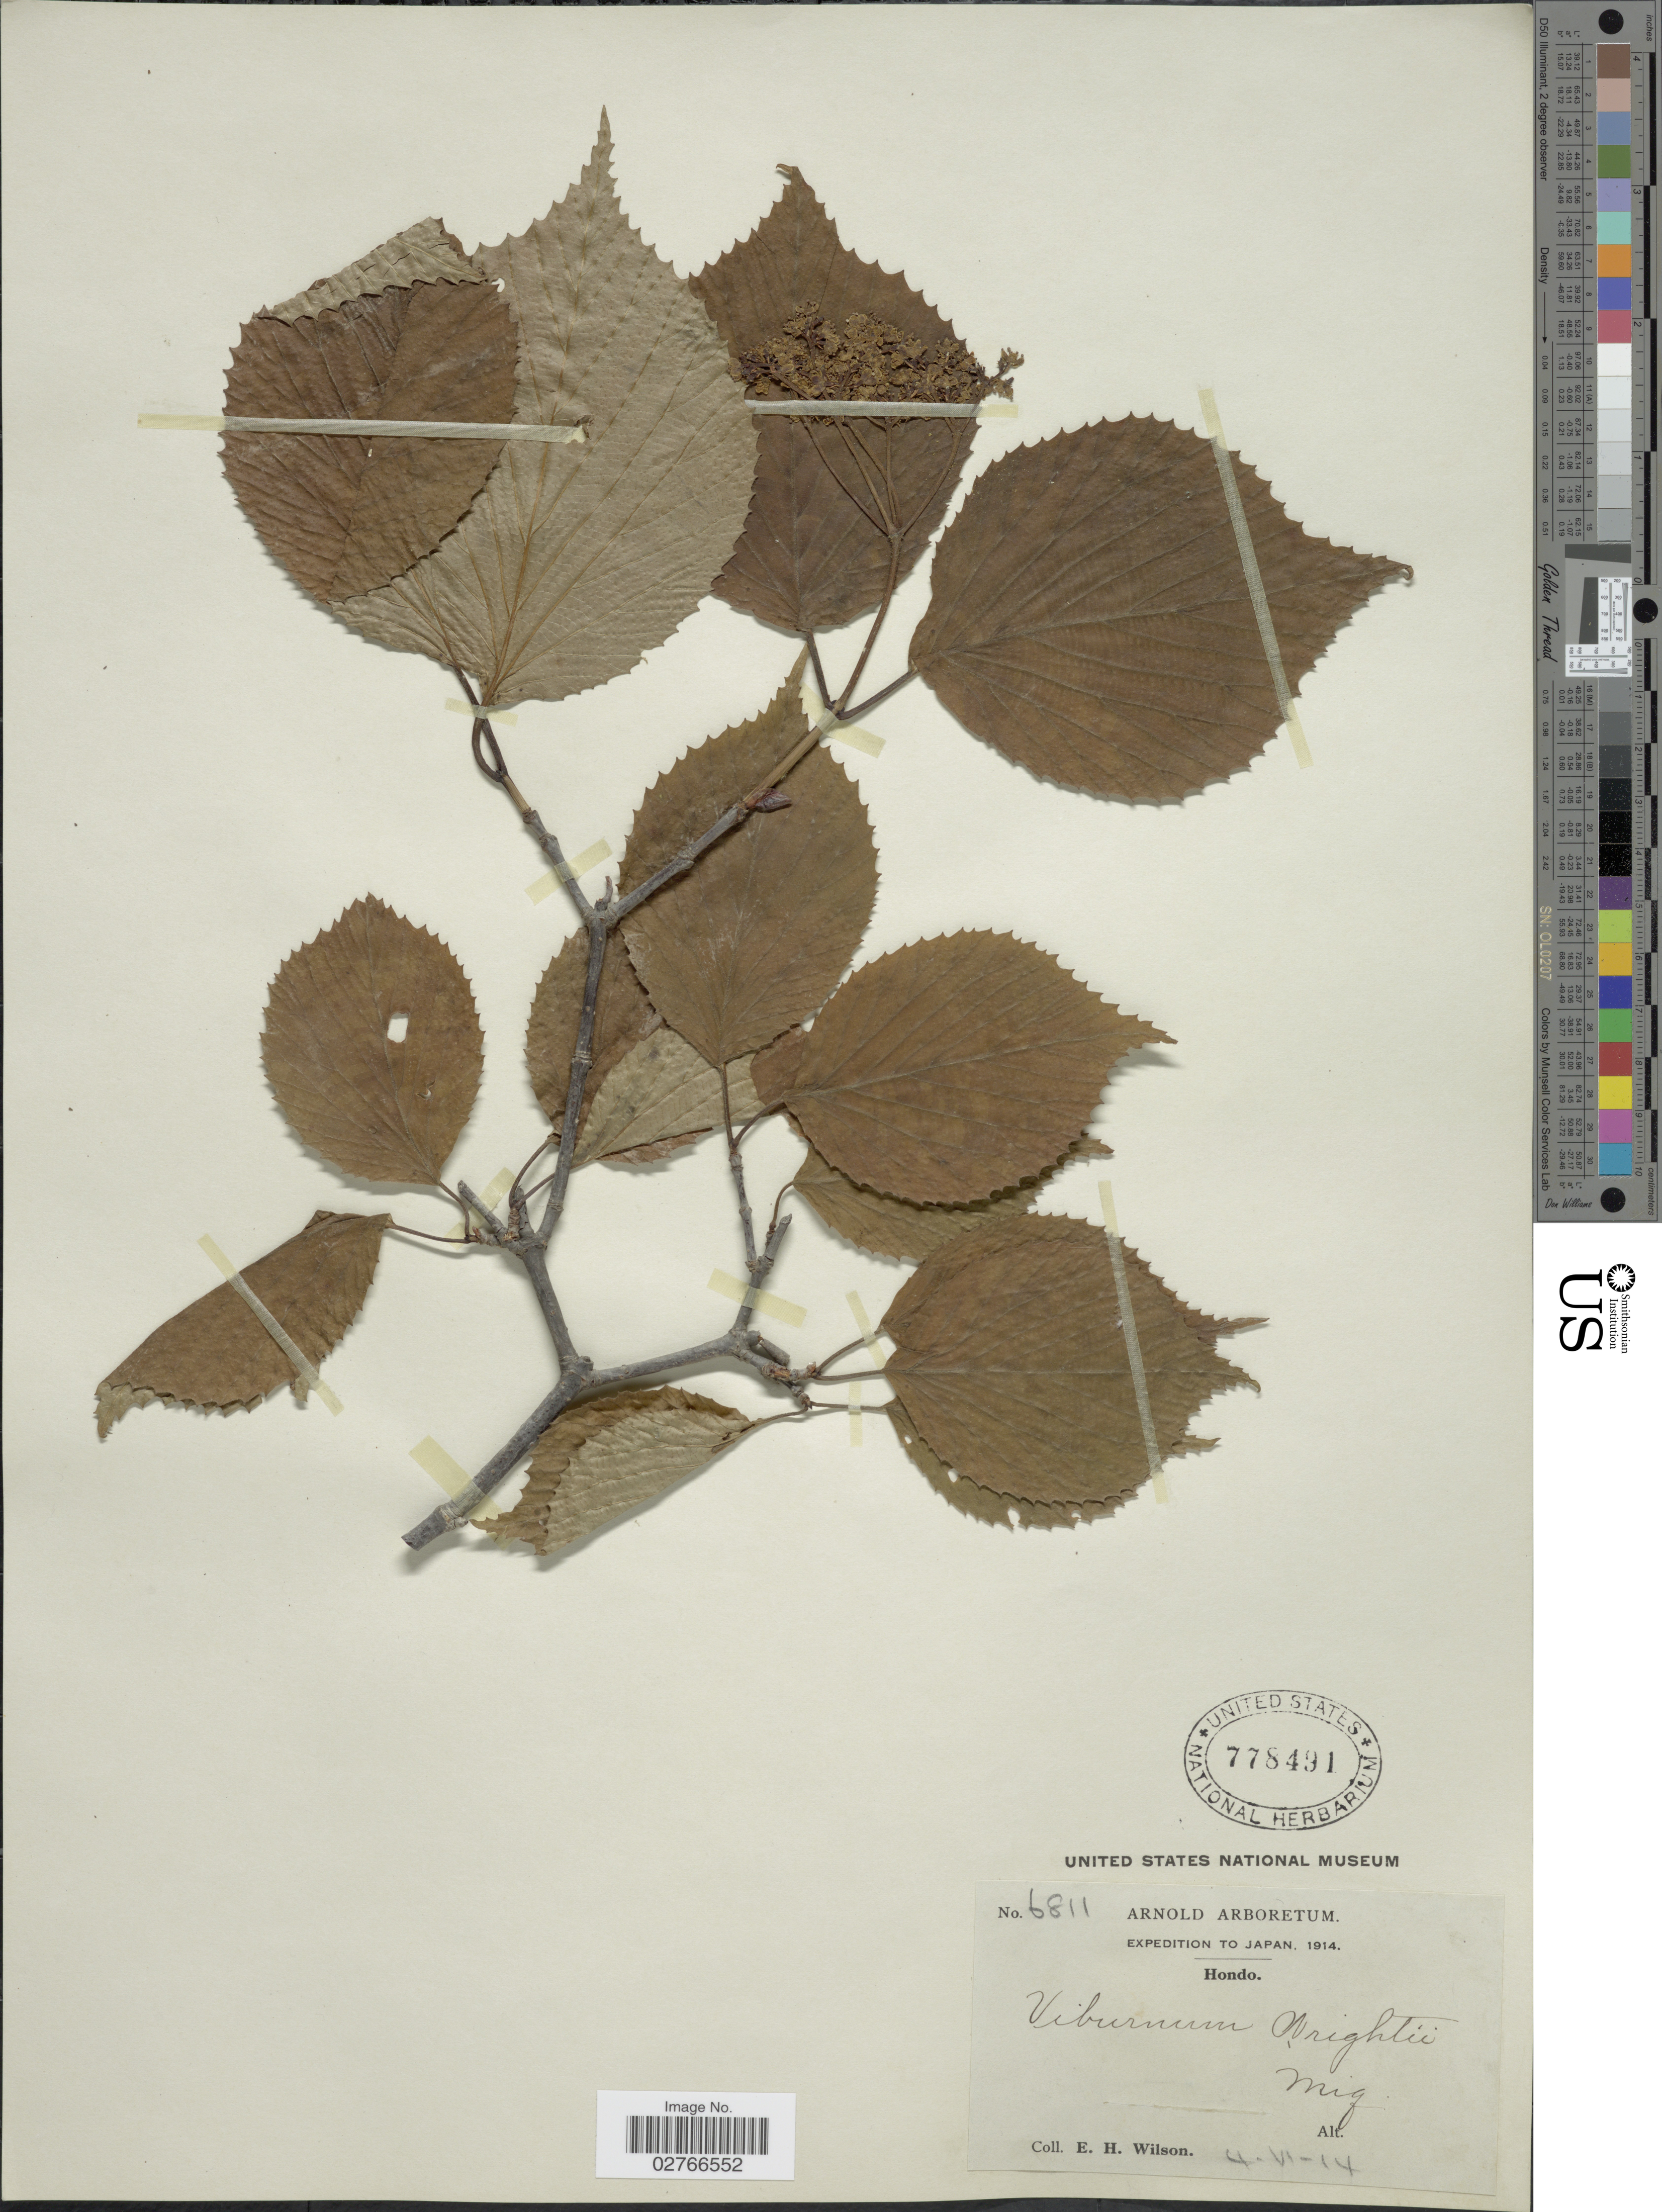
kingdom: Plantae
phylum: Tracheophyta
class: Magnoliopsida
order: Dipsacales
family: Viburnaceae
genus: Viburnum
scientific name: Viburnum wrightii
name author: Miq.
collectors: E. Wilson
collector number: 6811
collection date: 1914-06-04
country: Japan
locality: Hondo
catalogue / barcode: US 778491